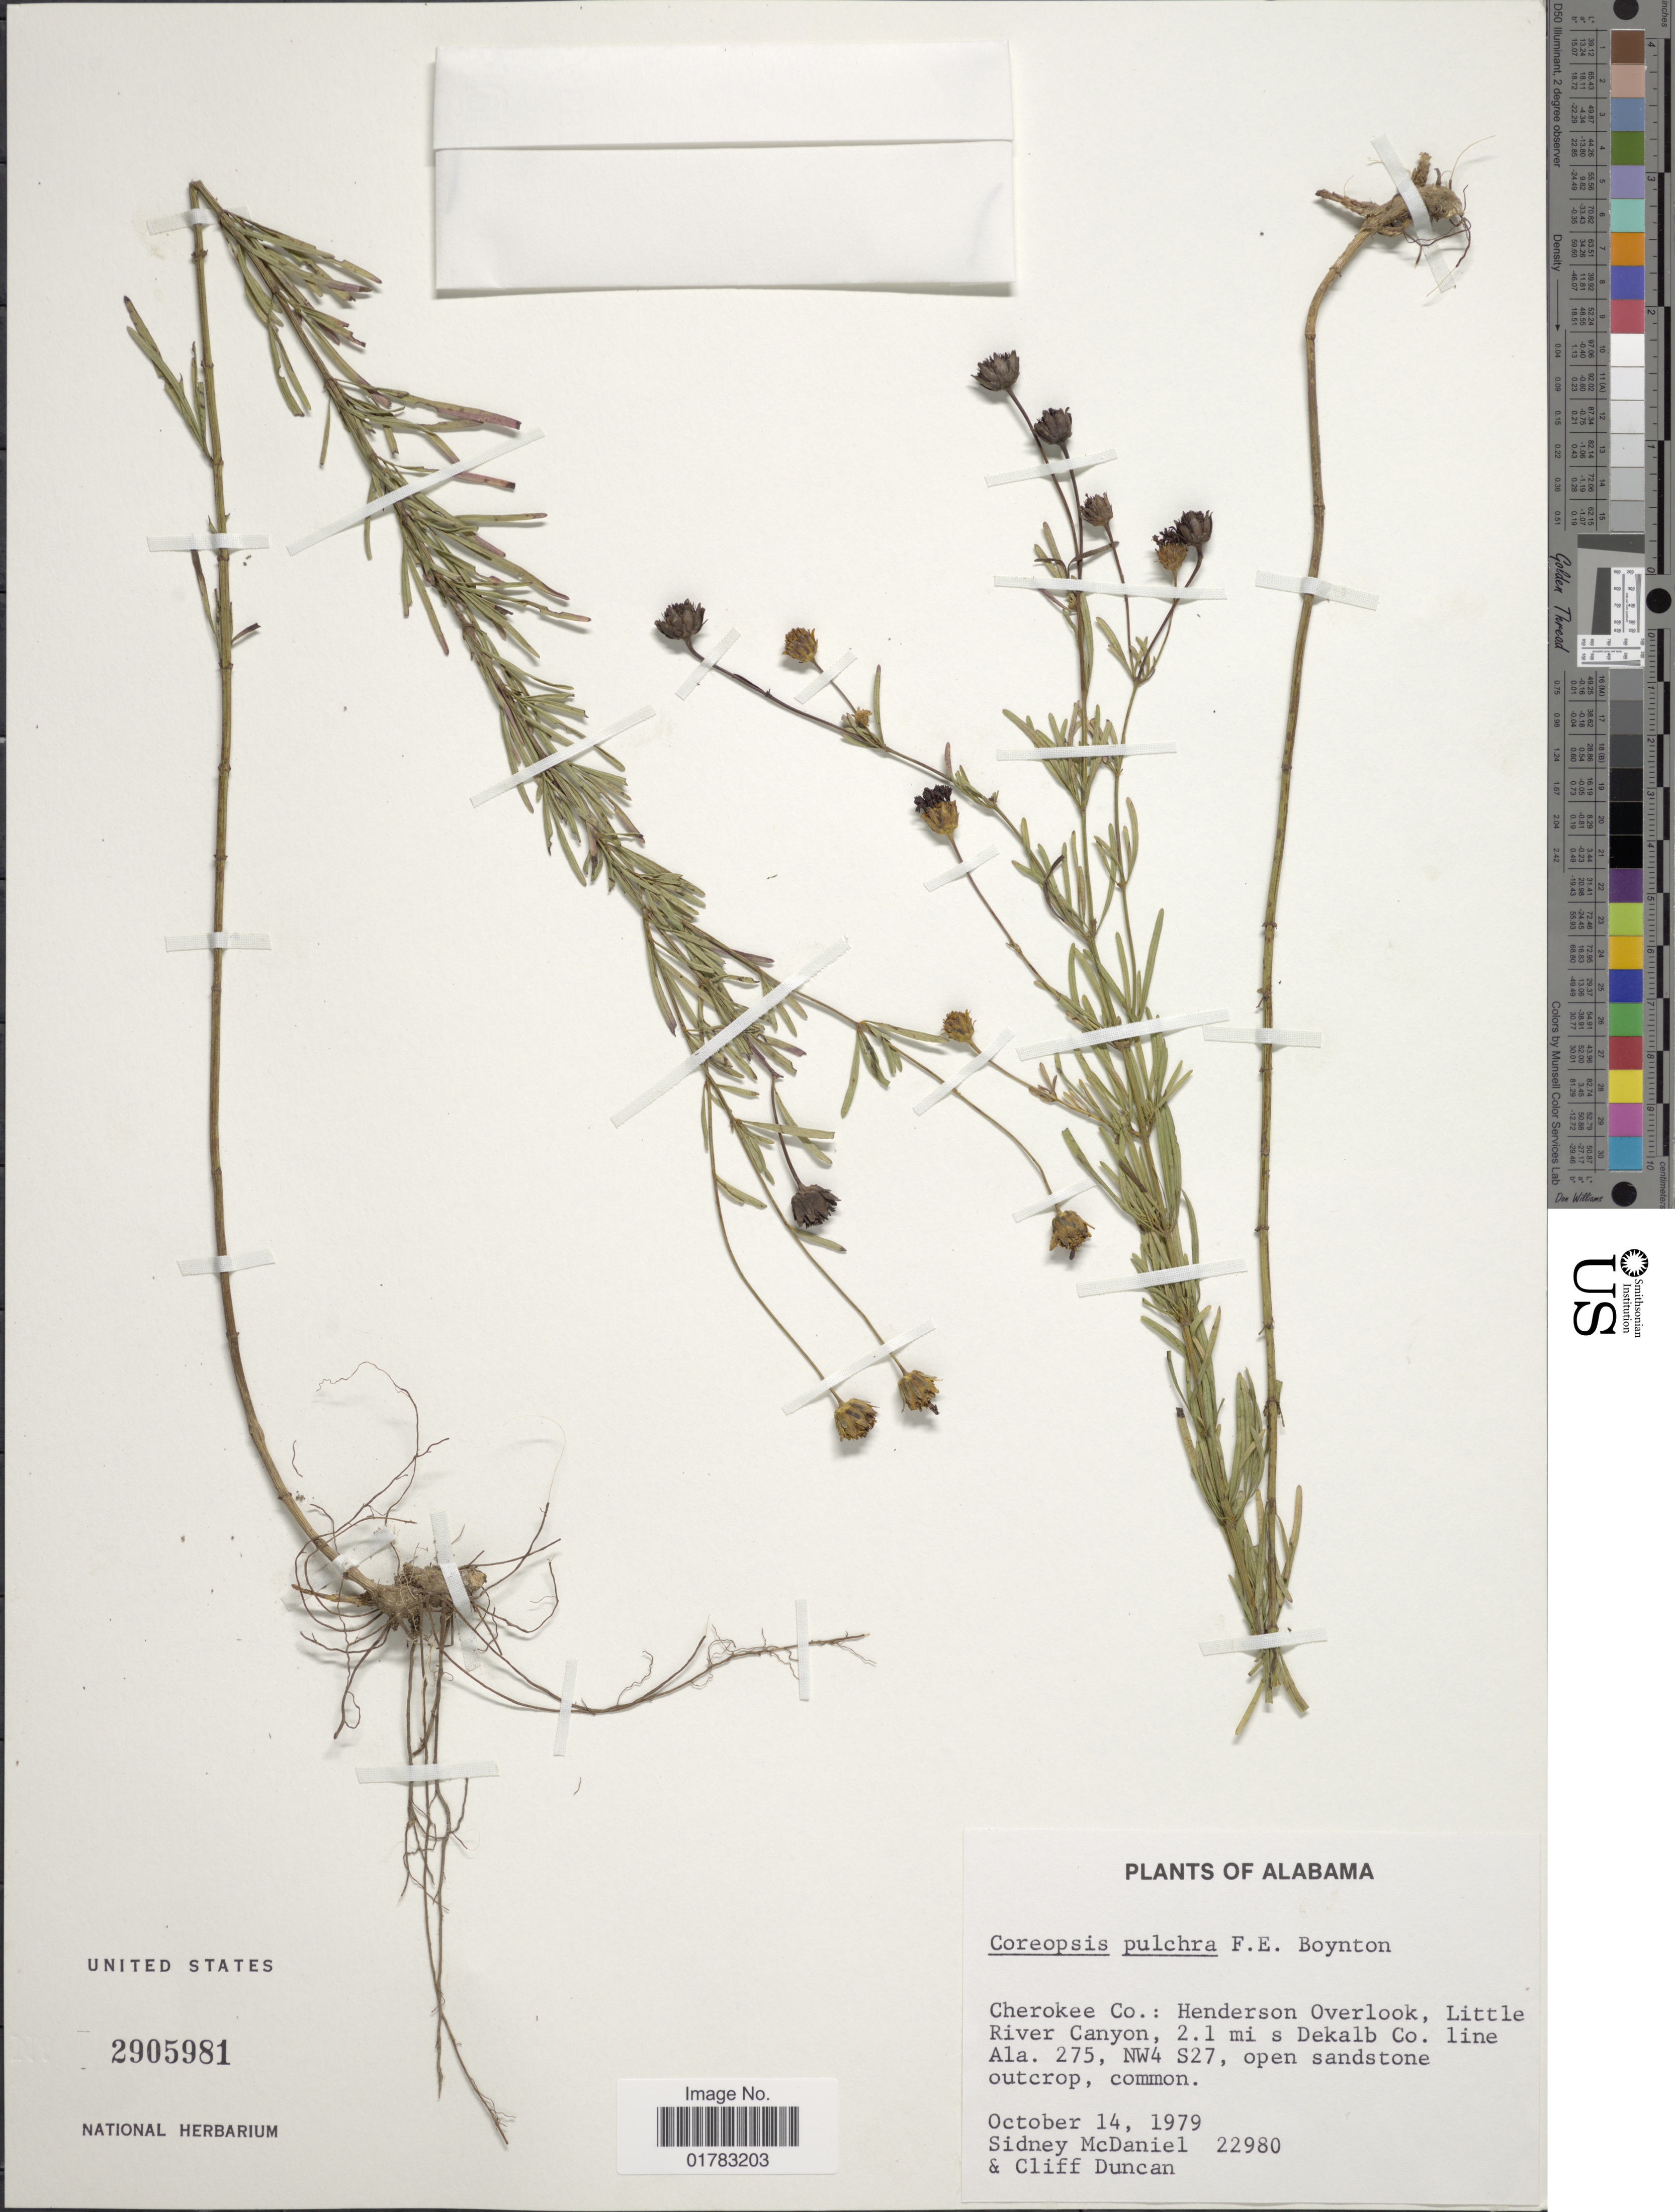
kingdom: Plantae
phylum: Tracheophyta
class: Magnoliopsida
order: Asterales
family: Asteraceae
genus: Coreopsis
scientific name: Coreopsis pulchra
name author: Boynton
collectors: S. McDaniel & C. Duncan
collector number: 22980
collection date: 1979-10-14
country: United States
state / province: Alabama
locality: Cherokee Co.: Henderson Overlook, Little River Canyon, 2.1 mi s Dekalb Co., line Ala. 275, NW4 S27, open sandstone outcrop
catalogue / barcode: US 2905981